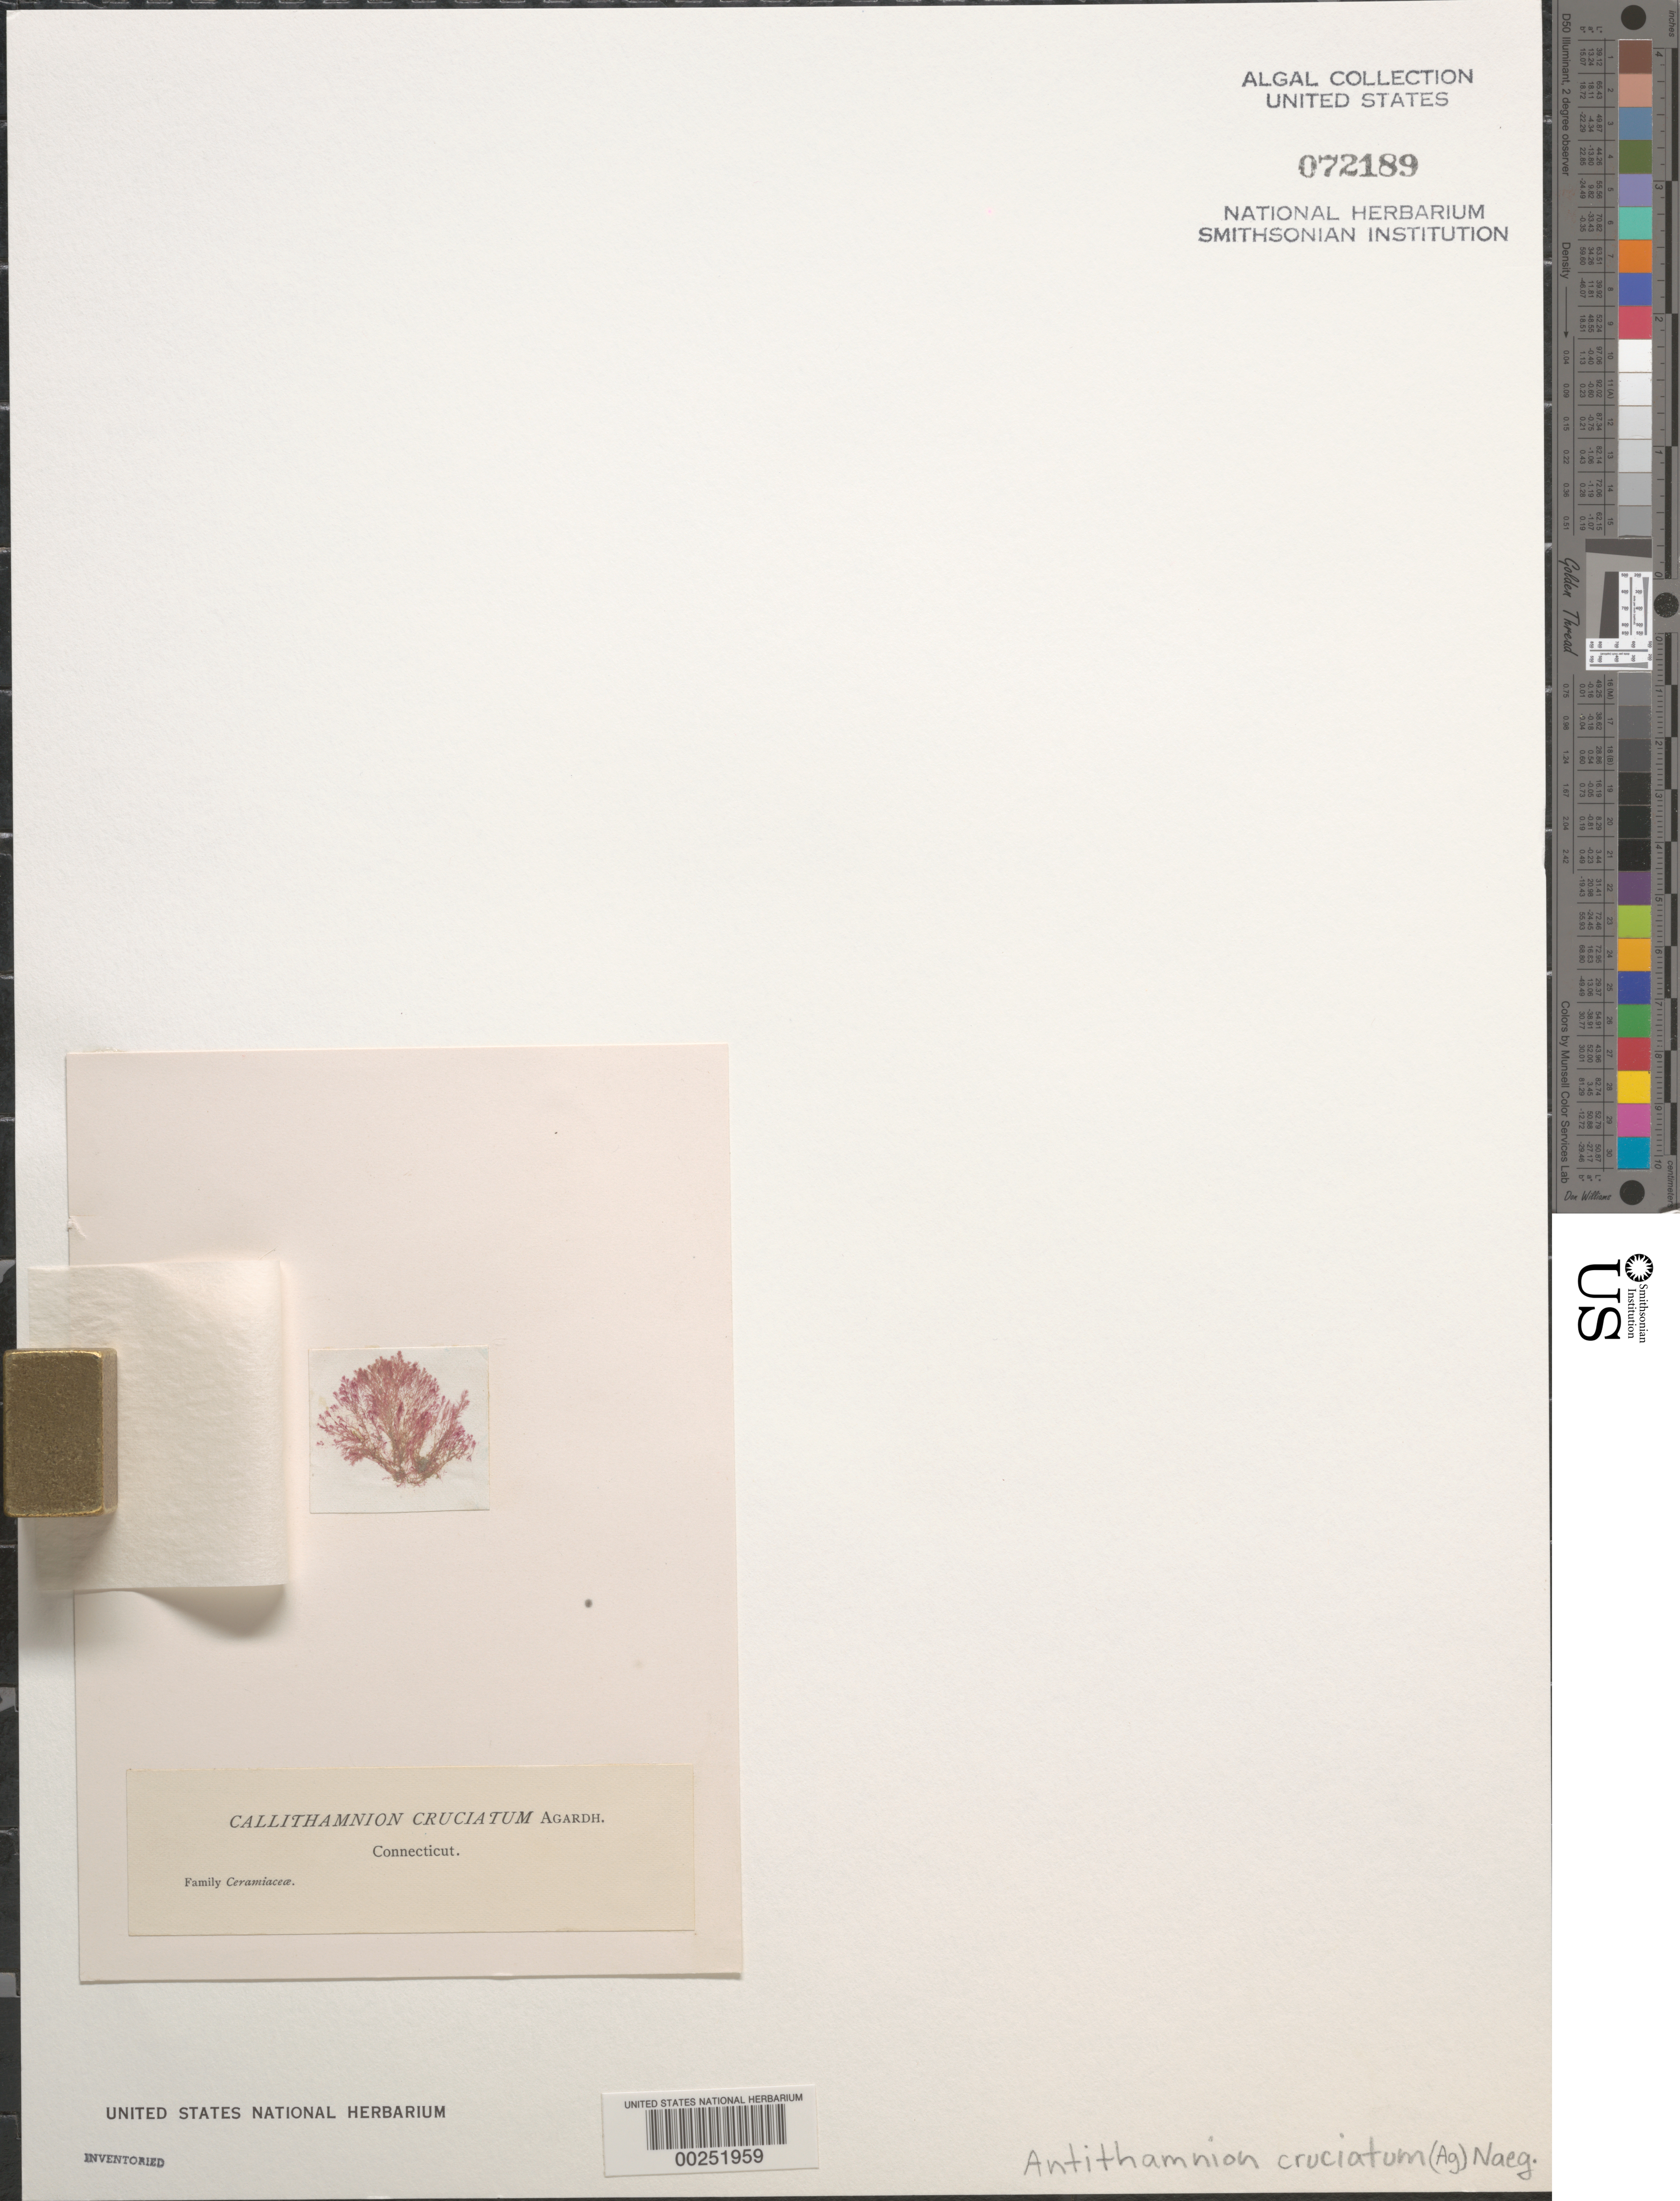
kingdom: Plantae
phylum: Rhodophyta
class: Florideophyceae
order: Ceramiales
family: Ceramiaceae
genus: Antithamnion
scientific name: Antithamnion cruciatum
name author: (C. Agardh) Näg.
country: United States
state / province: Connecticut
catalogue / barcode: US 72189